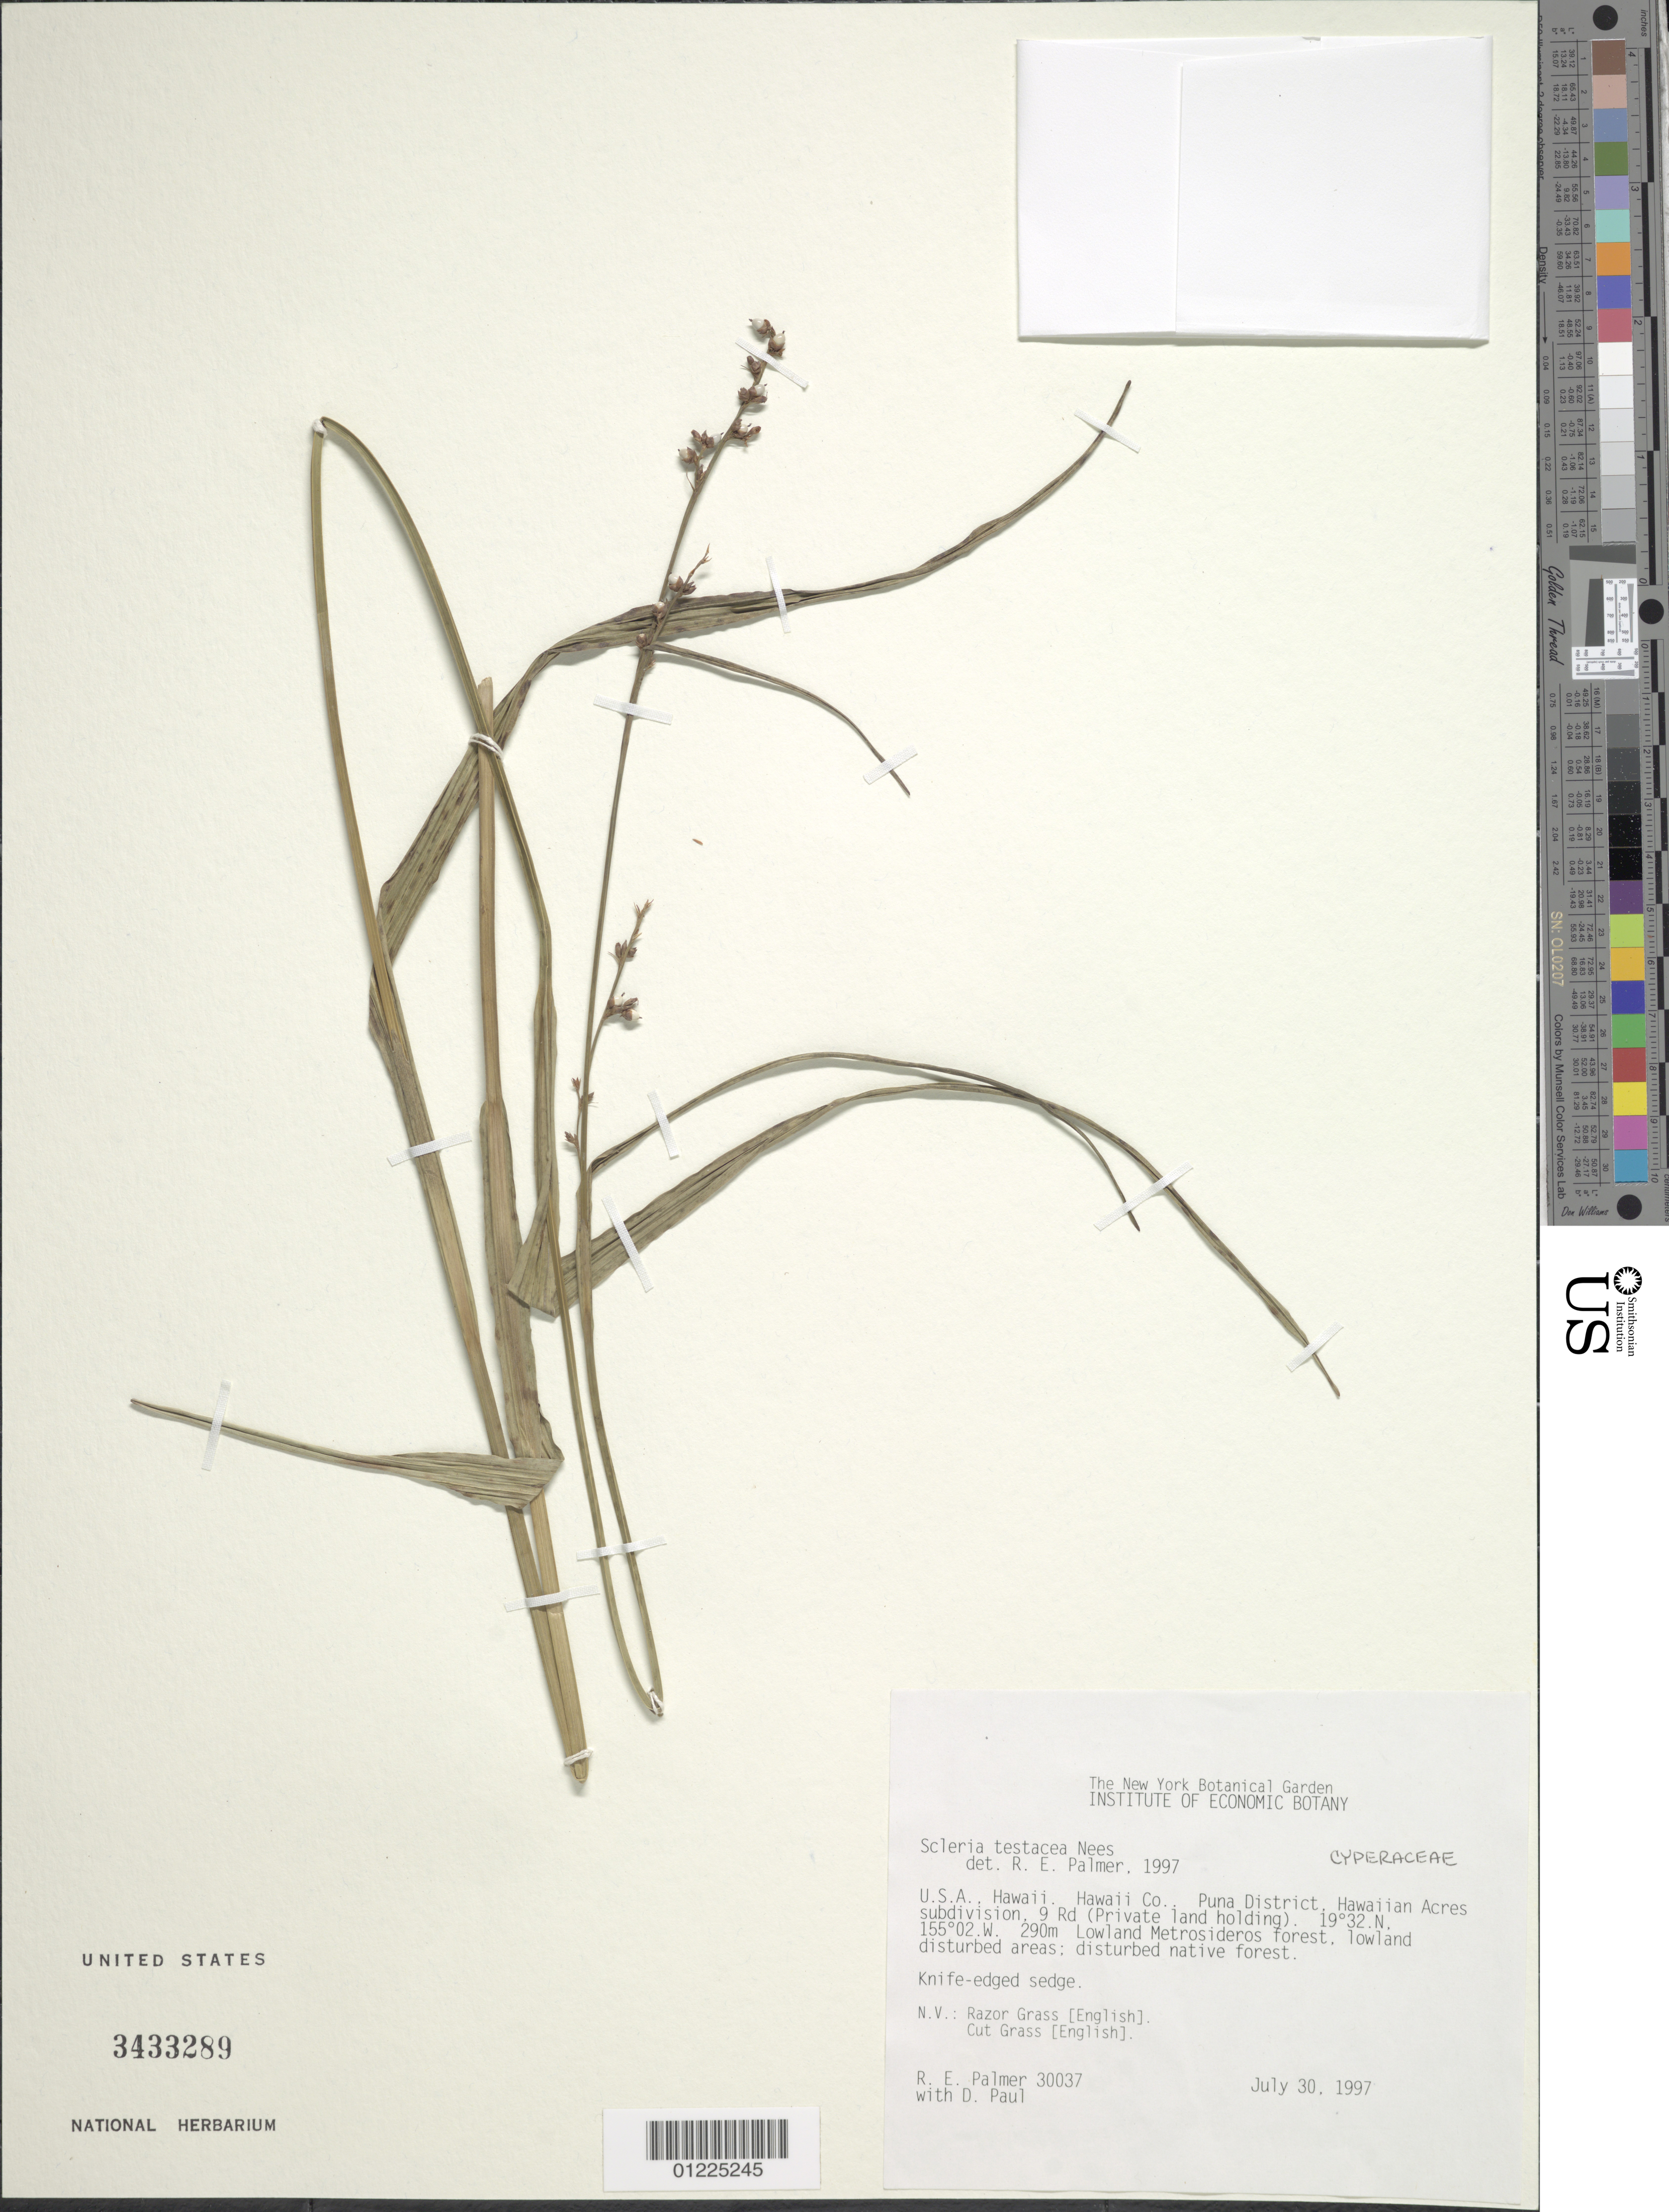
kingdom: Plantae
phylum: Tracheophyta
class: Liliopsida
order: Poales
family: Cyperaceae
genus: Scleria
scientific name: Scleria testacea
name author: Nees ex Kunth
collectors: R. Palmer & D. Paul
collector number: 30037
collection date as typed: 30 Jul 1997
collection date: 1997-07-30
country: United States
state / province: Hawaii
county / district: Hawaii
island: Hawaii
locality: Puna District, Hawaiian Acres subdivision, 9 Rd (private land holding)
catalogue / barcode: US 3433289